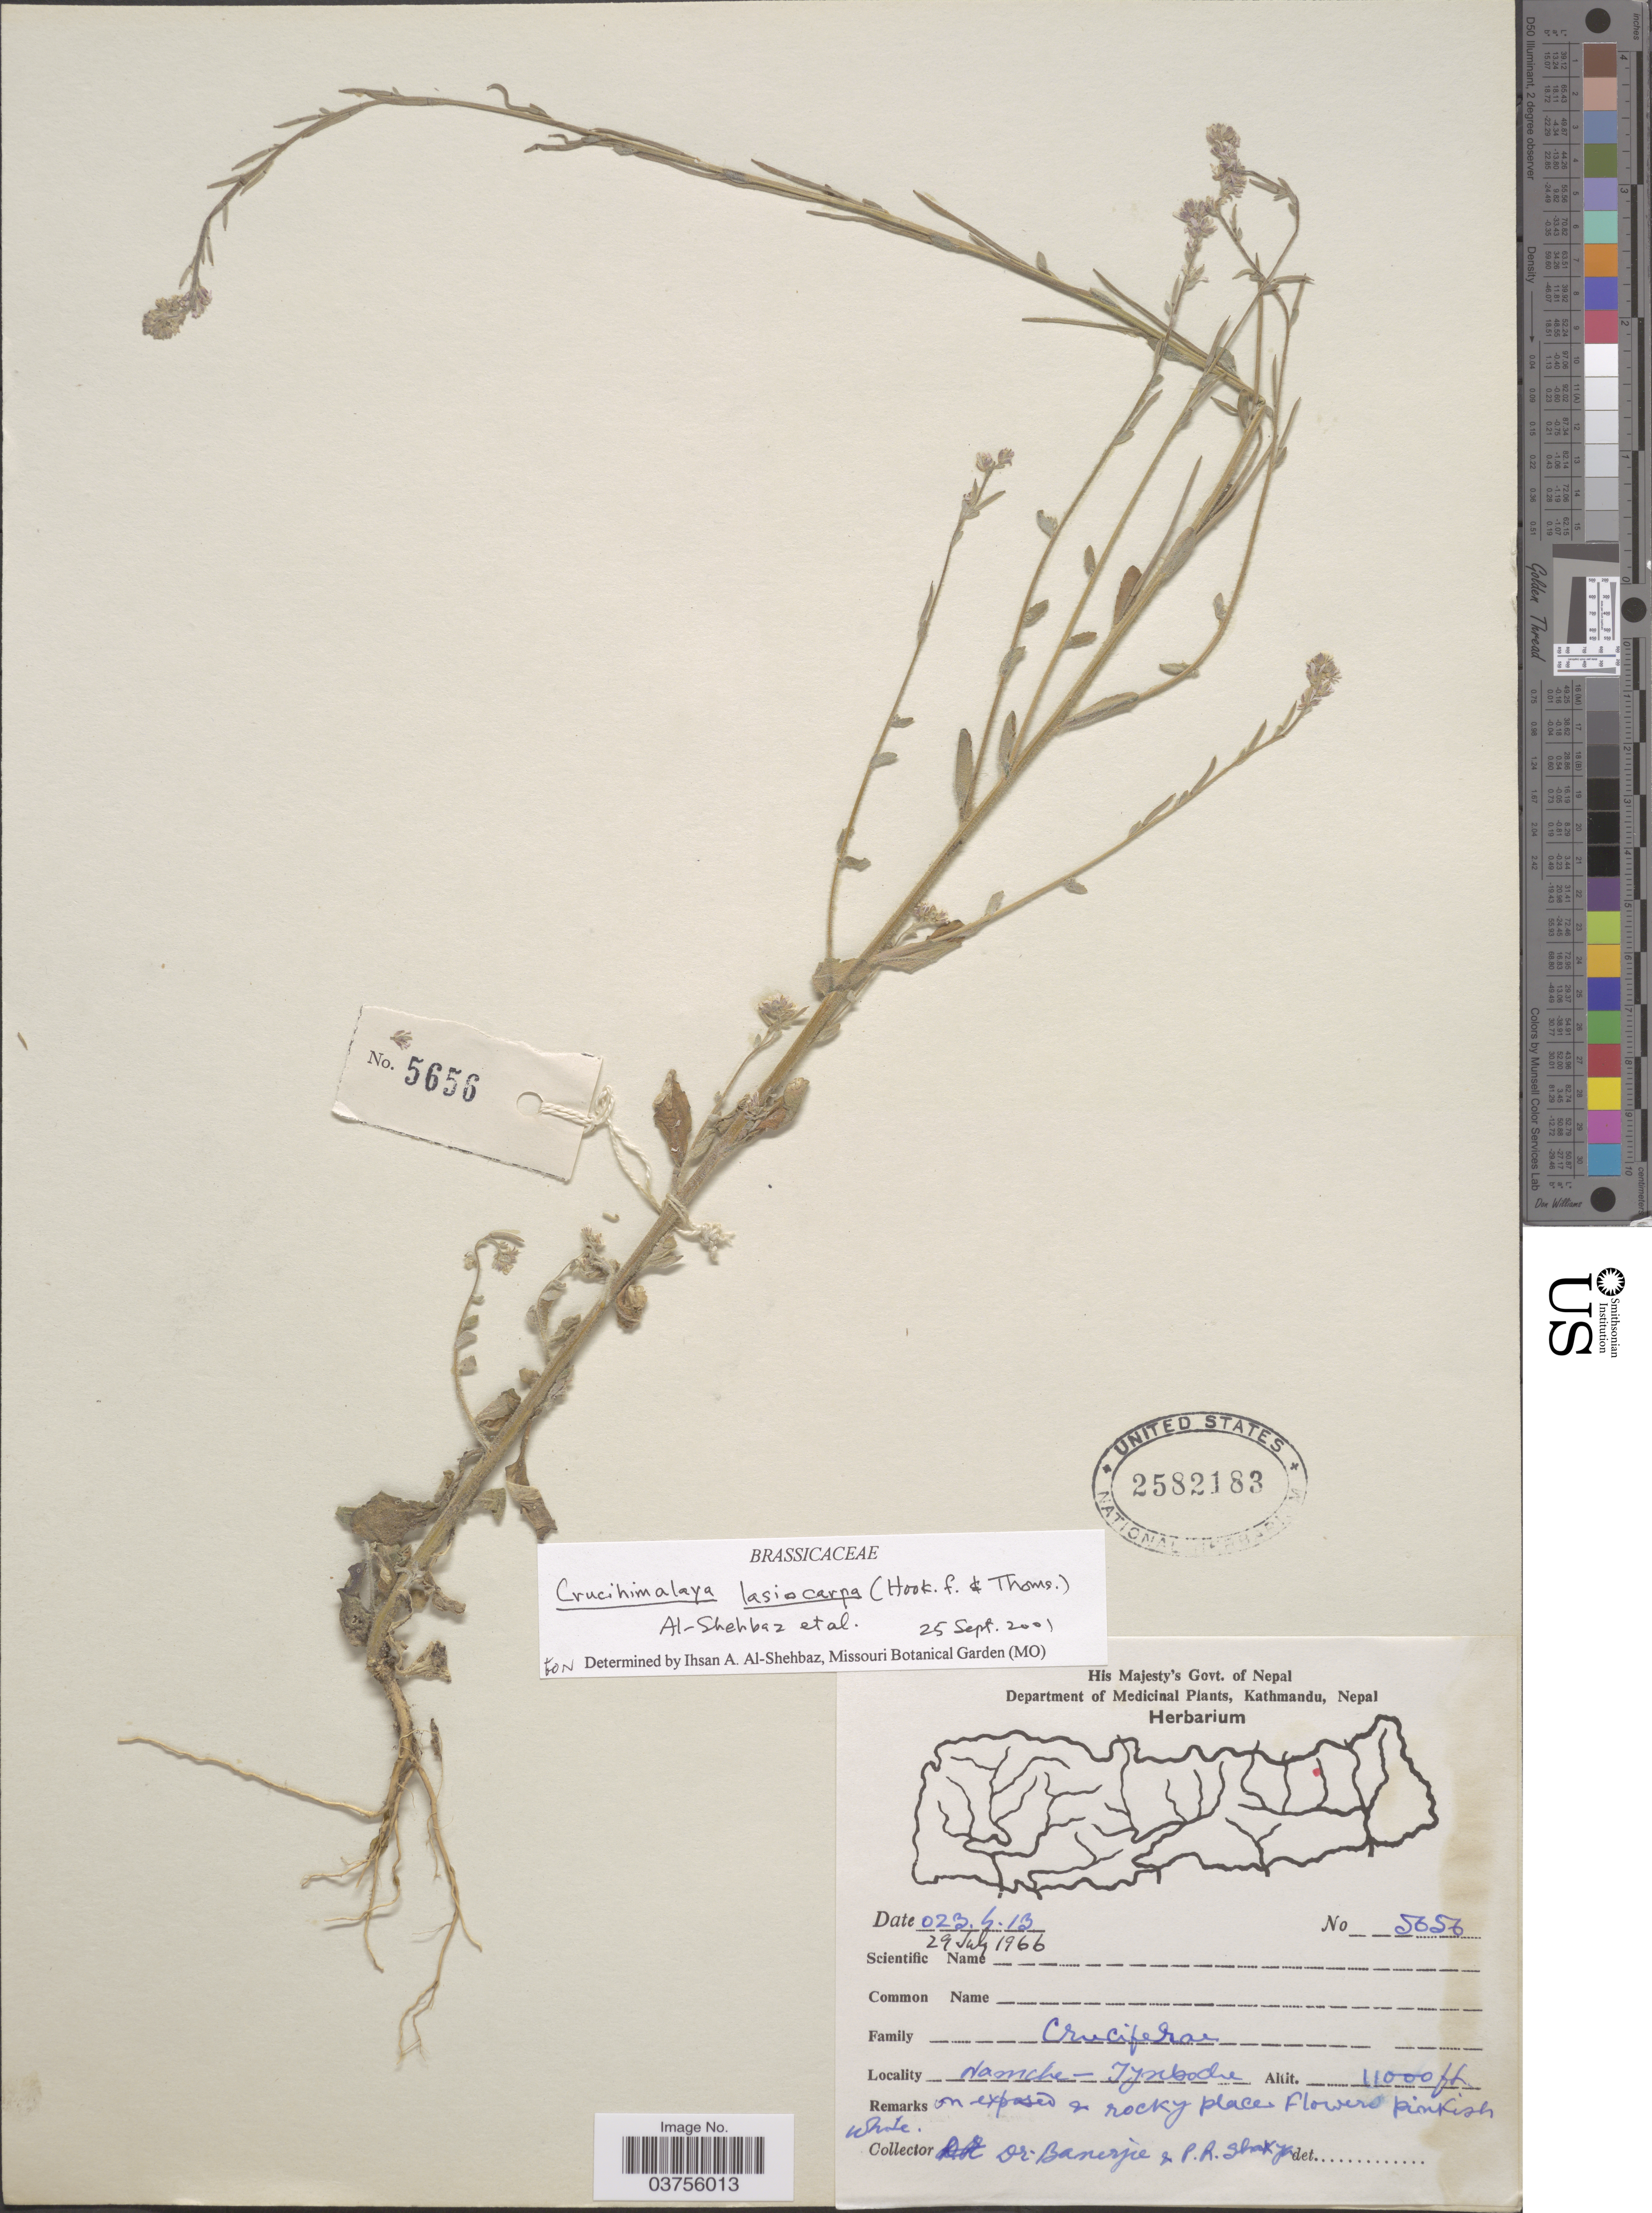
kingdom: Plantae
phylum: Tracheophyta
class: Magnoliopsida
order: Brassicales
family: Brassicaceae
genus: Crucihimalaya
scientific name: Crucihimalaya lasiocarpa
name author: (Hook. f. & Thomson) Al-Shehbaz et al.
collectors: -. Banerjee & P. Shakya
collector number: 5656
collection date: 1966-07-29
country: Nepal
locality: Namche-Tynboche.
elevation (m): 3353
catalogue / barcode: US 2582183